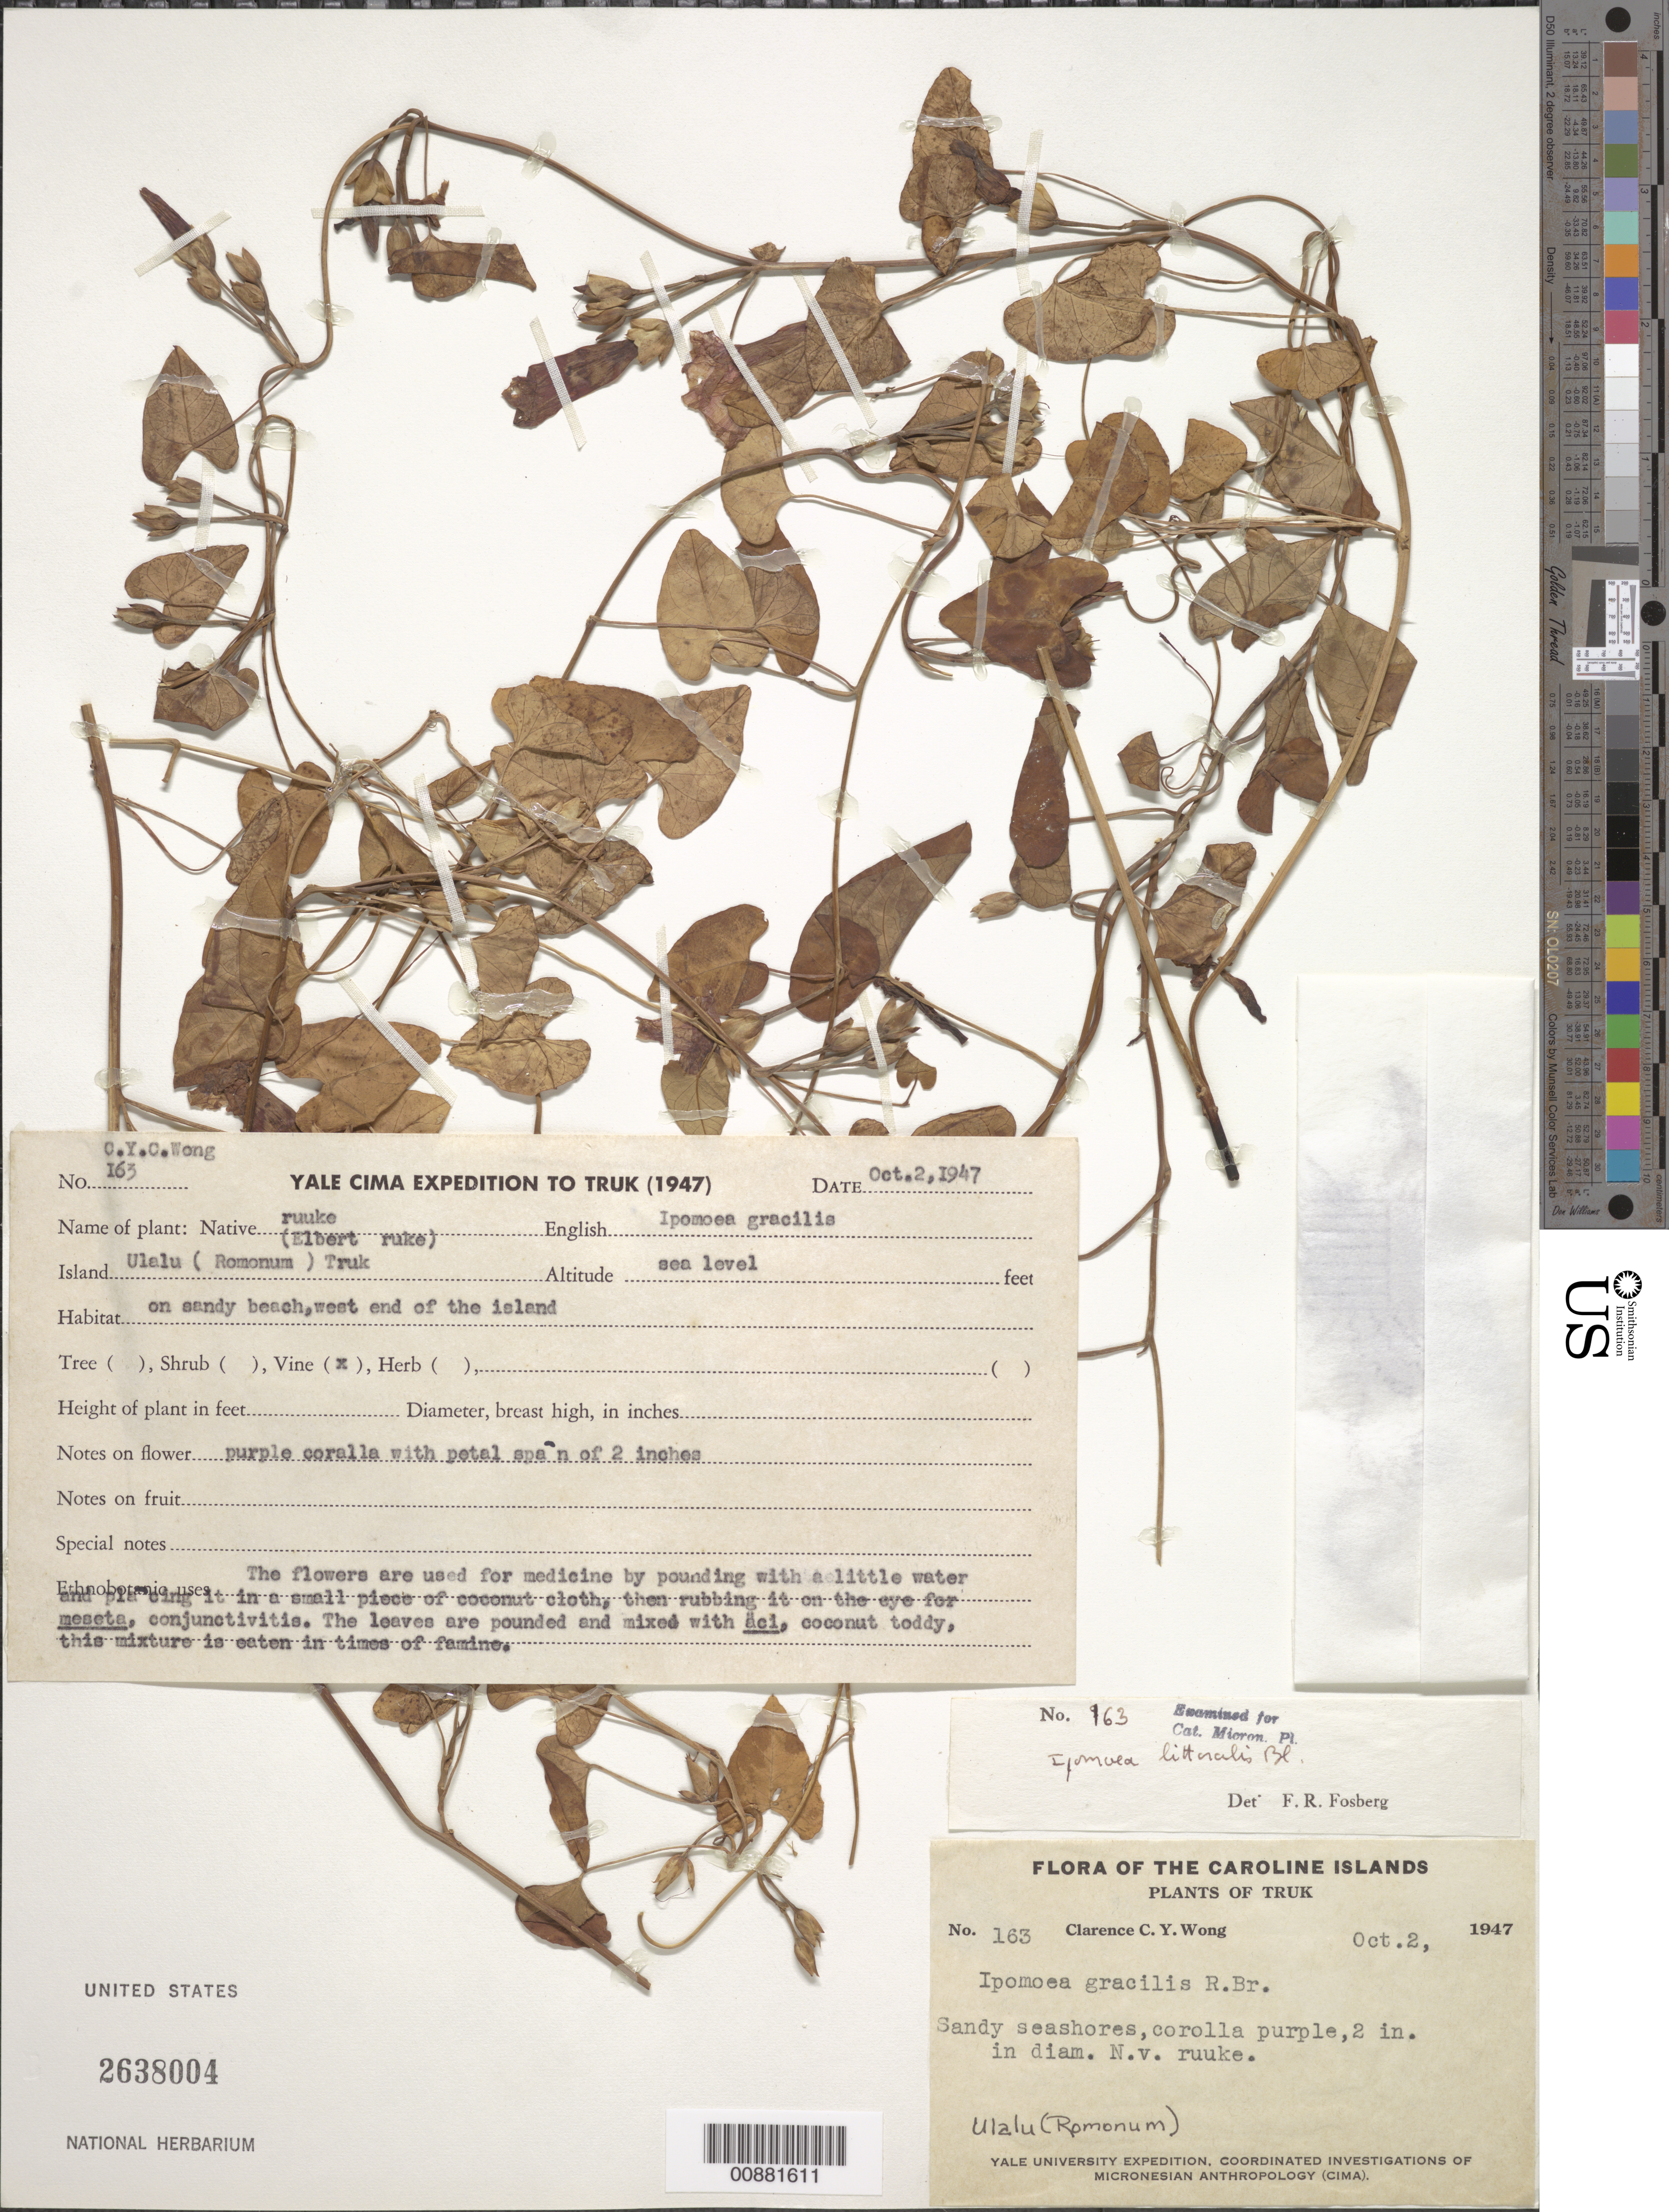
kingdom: Plantae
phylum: Tracheophyta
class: Magnoliopsida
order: Solanales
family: Convolvulaceae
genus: Ipomoea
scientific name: Ipomoea littoralis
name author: Blume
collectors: C. Wong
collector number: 163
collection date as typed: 02 Oct 1947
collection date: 1947-10-02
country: Micronesia, Federated States of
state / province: Truk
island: Romonum [Ulalu]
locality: Sandy seashores, Ulala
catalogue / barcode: US 2638004